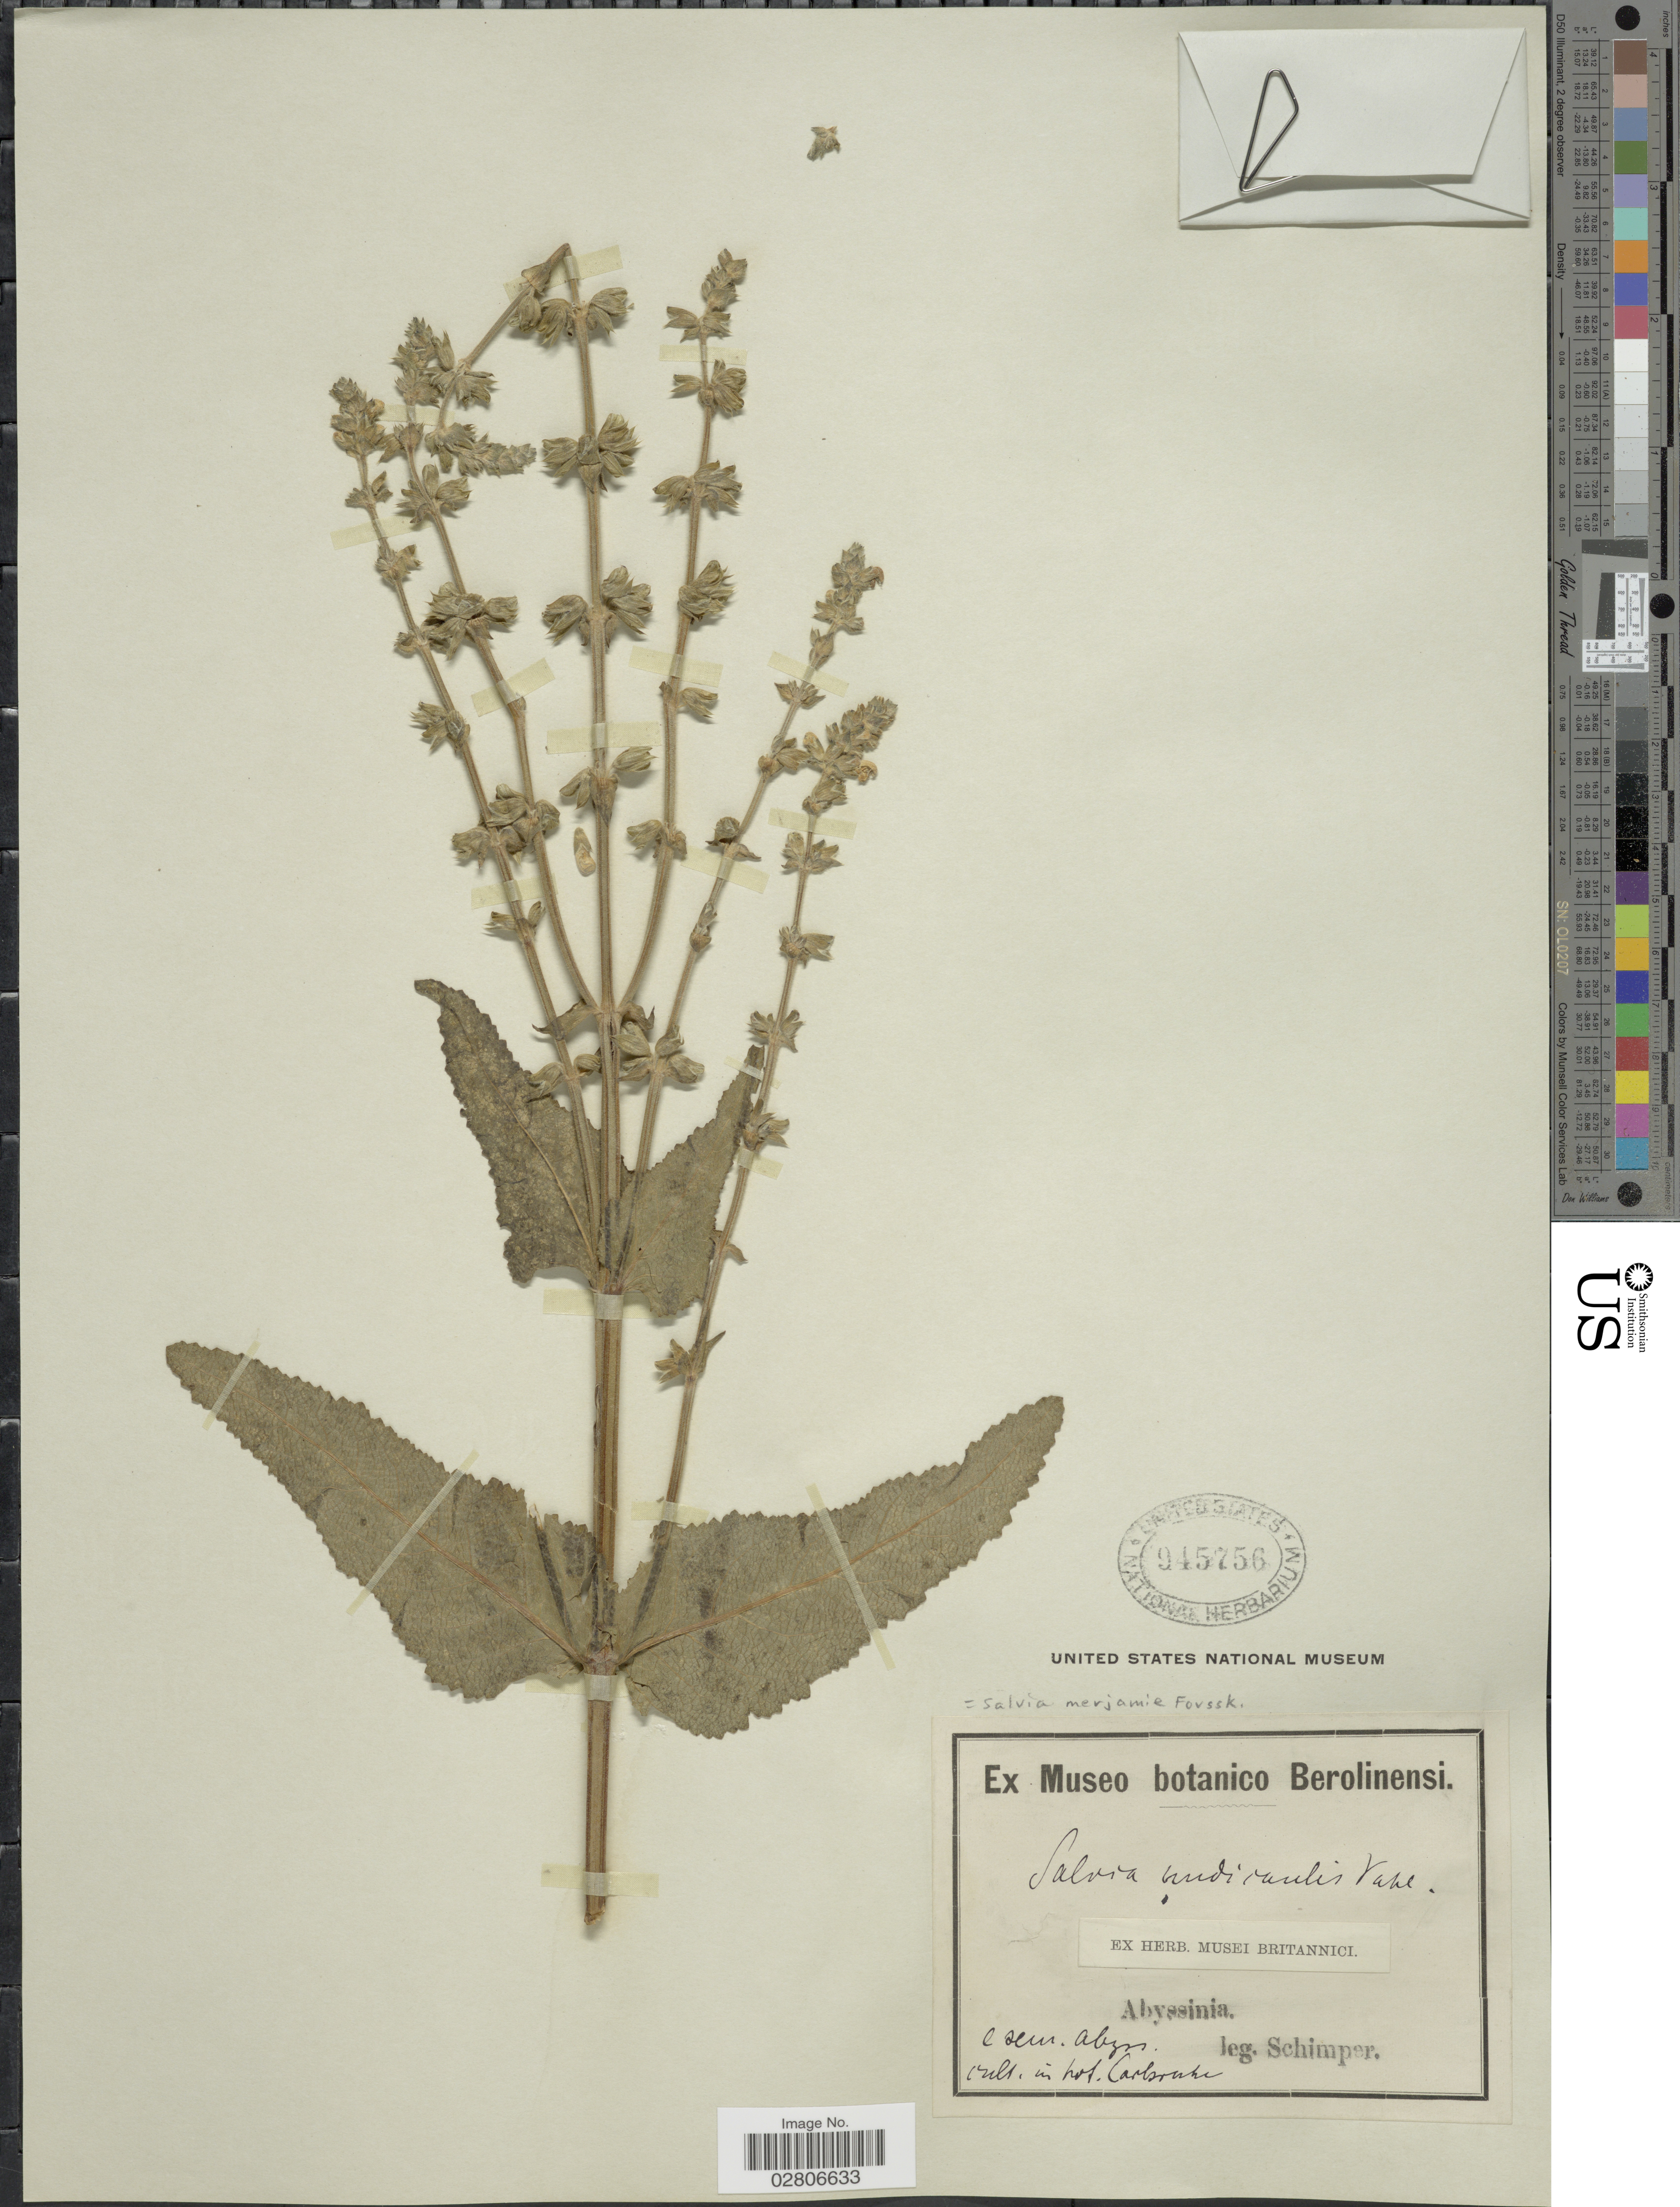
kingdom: Plantae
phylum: Tracheophyta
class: Magnoliopsida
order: Lamiales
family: Lamiaceae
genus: Salvia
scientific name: Salvia merjamie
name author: Forssk.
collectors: -. Schimper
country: Eritrea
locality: Abyssinia, in hot. Carlsruhe.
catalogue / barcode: US 945756